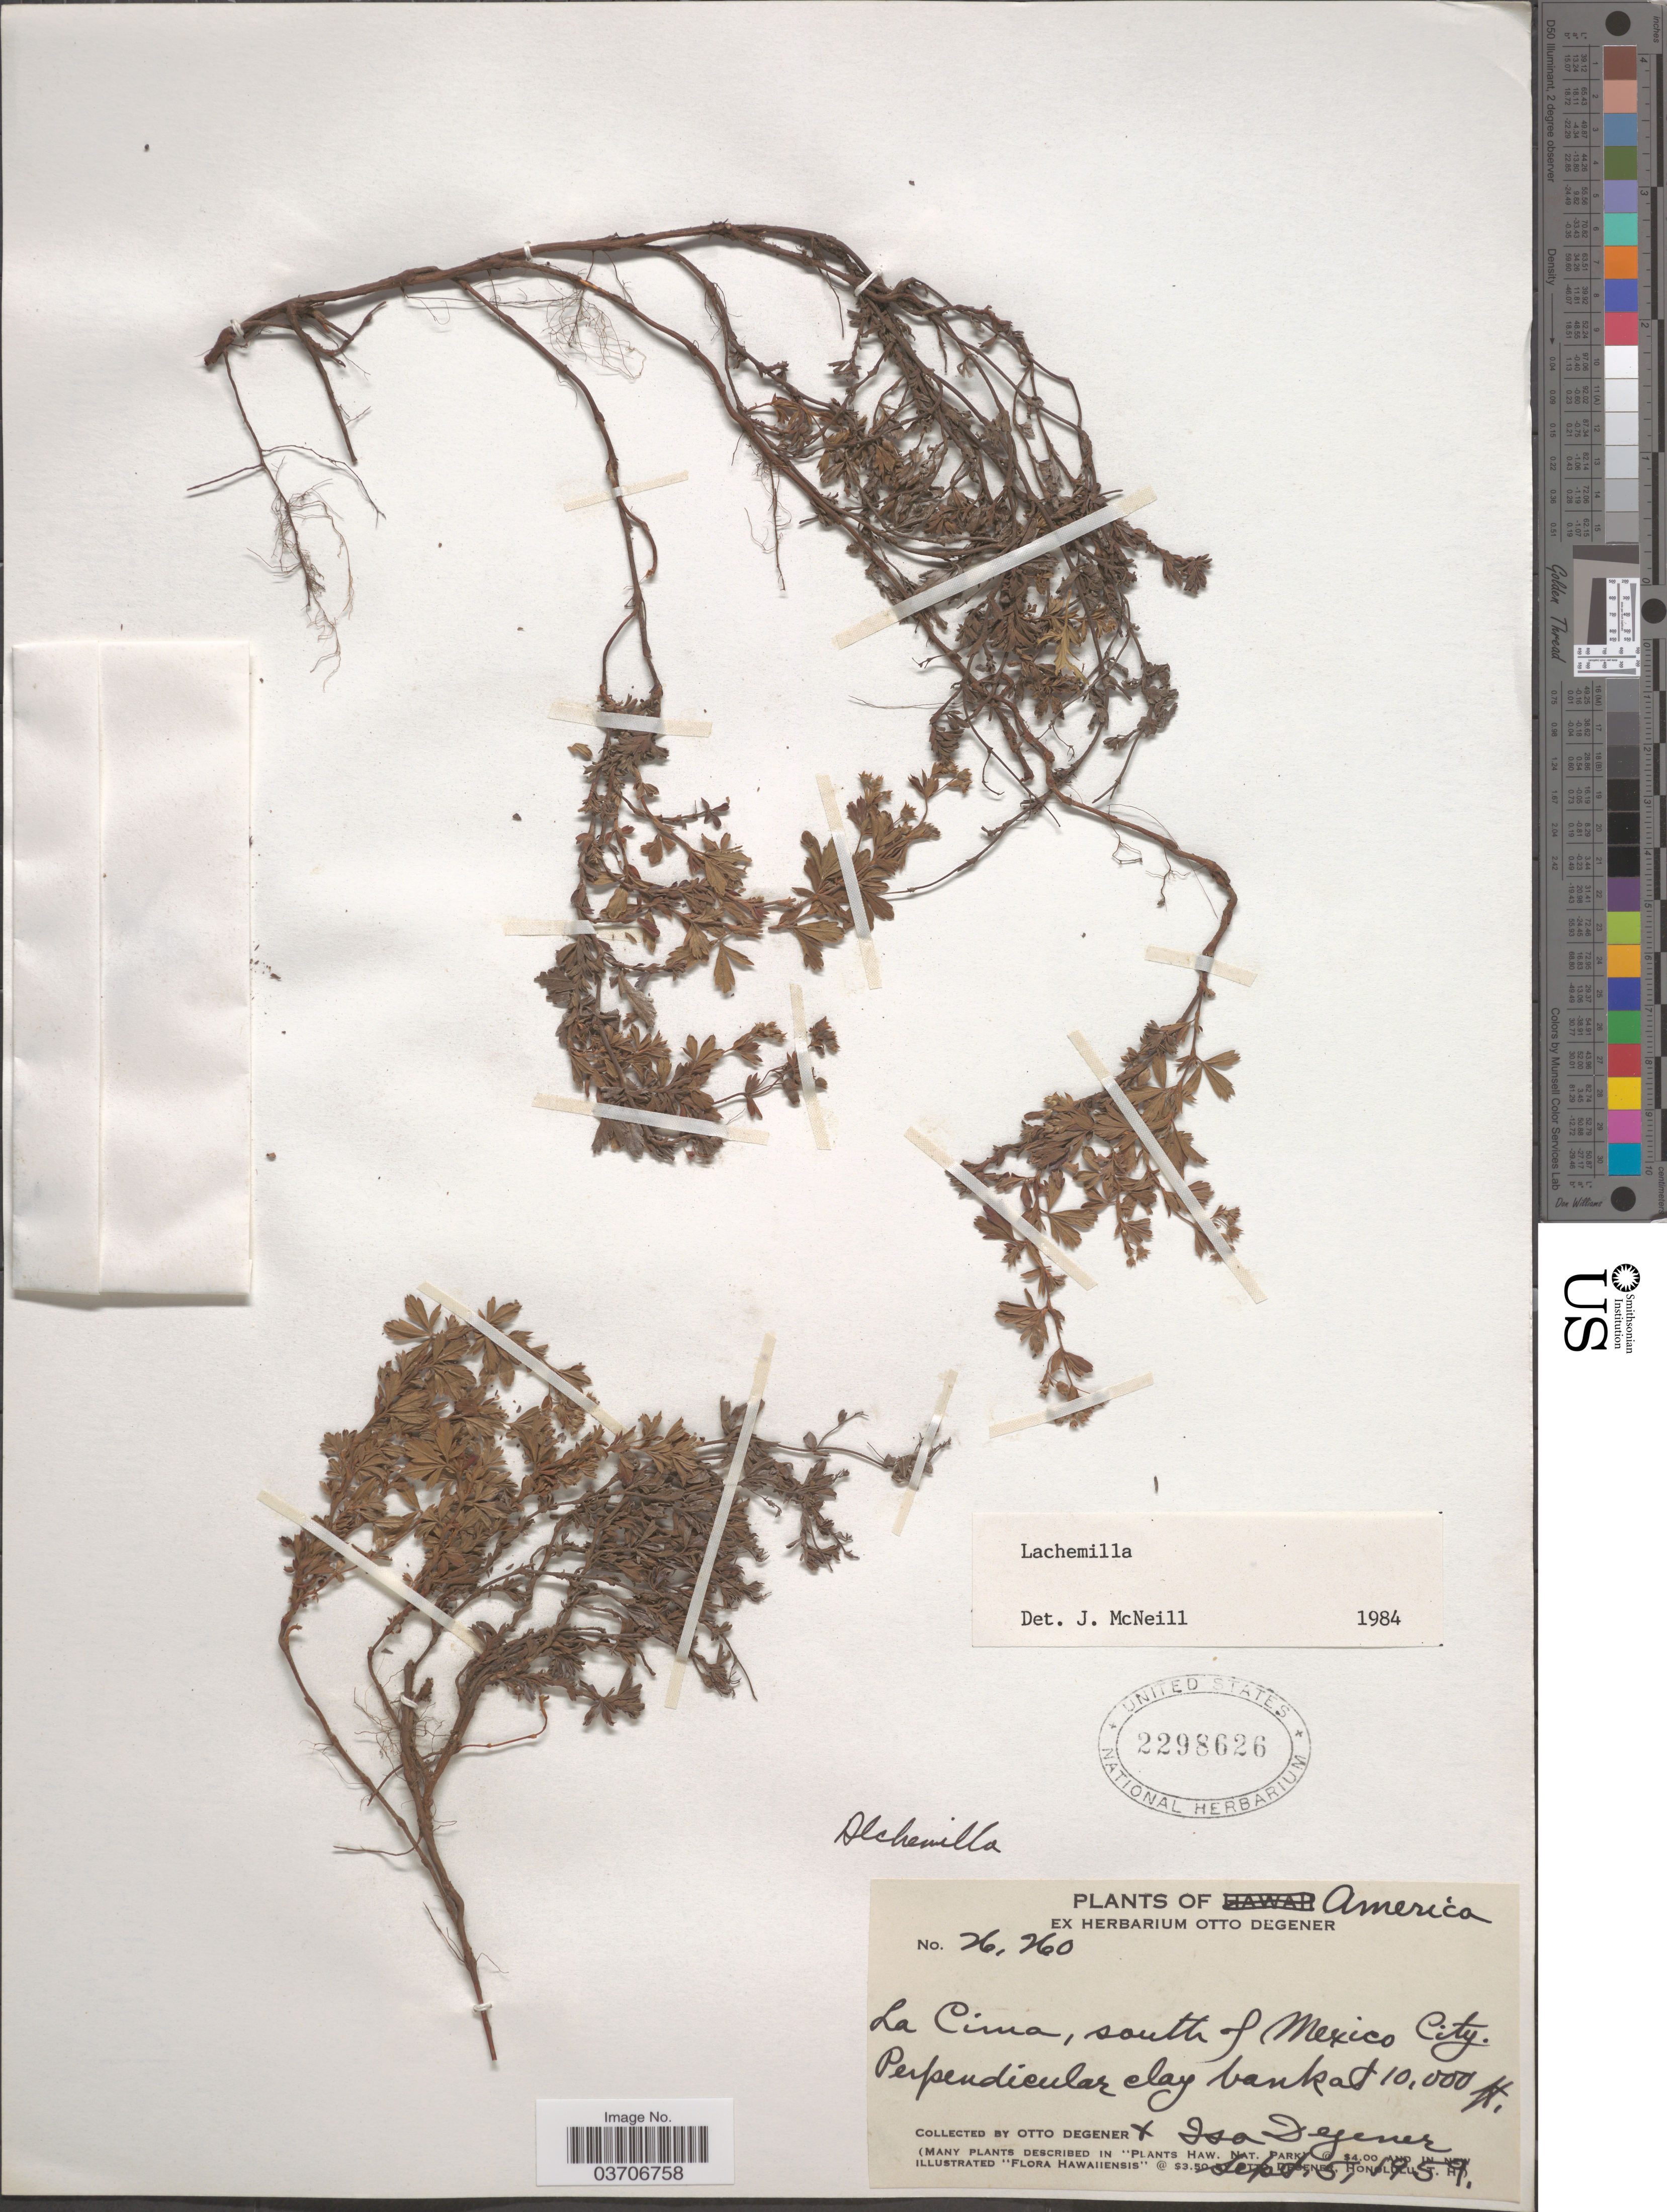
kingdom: Plantae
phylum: Tracheophyta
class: Magnoliopsida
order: Rosales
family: Rosaceae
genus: Lachemilla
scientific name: Lachemilla sp.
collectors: O. Degener & I. Degener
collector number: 26260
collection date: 1951-09-05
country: Mexico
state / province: México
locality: America. La Cima, south of Mexico City.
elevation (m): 3048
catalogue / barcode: US 2298626